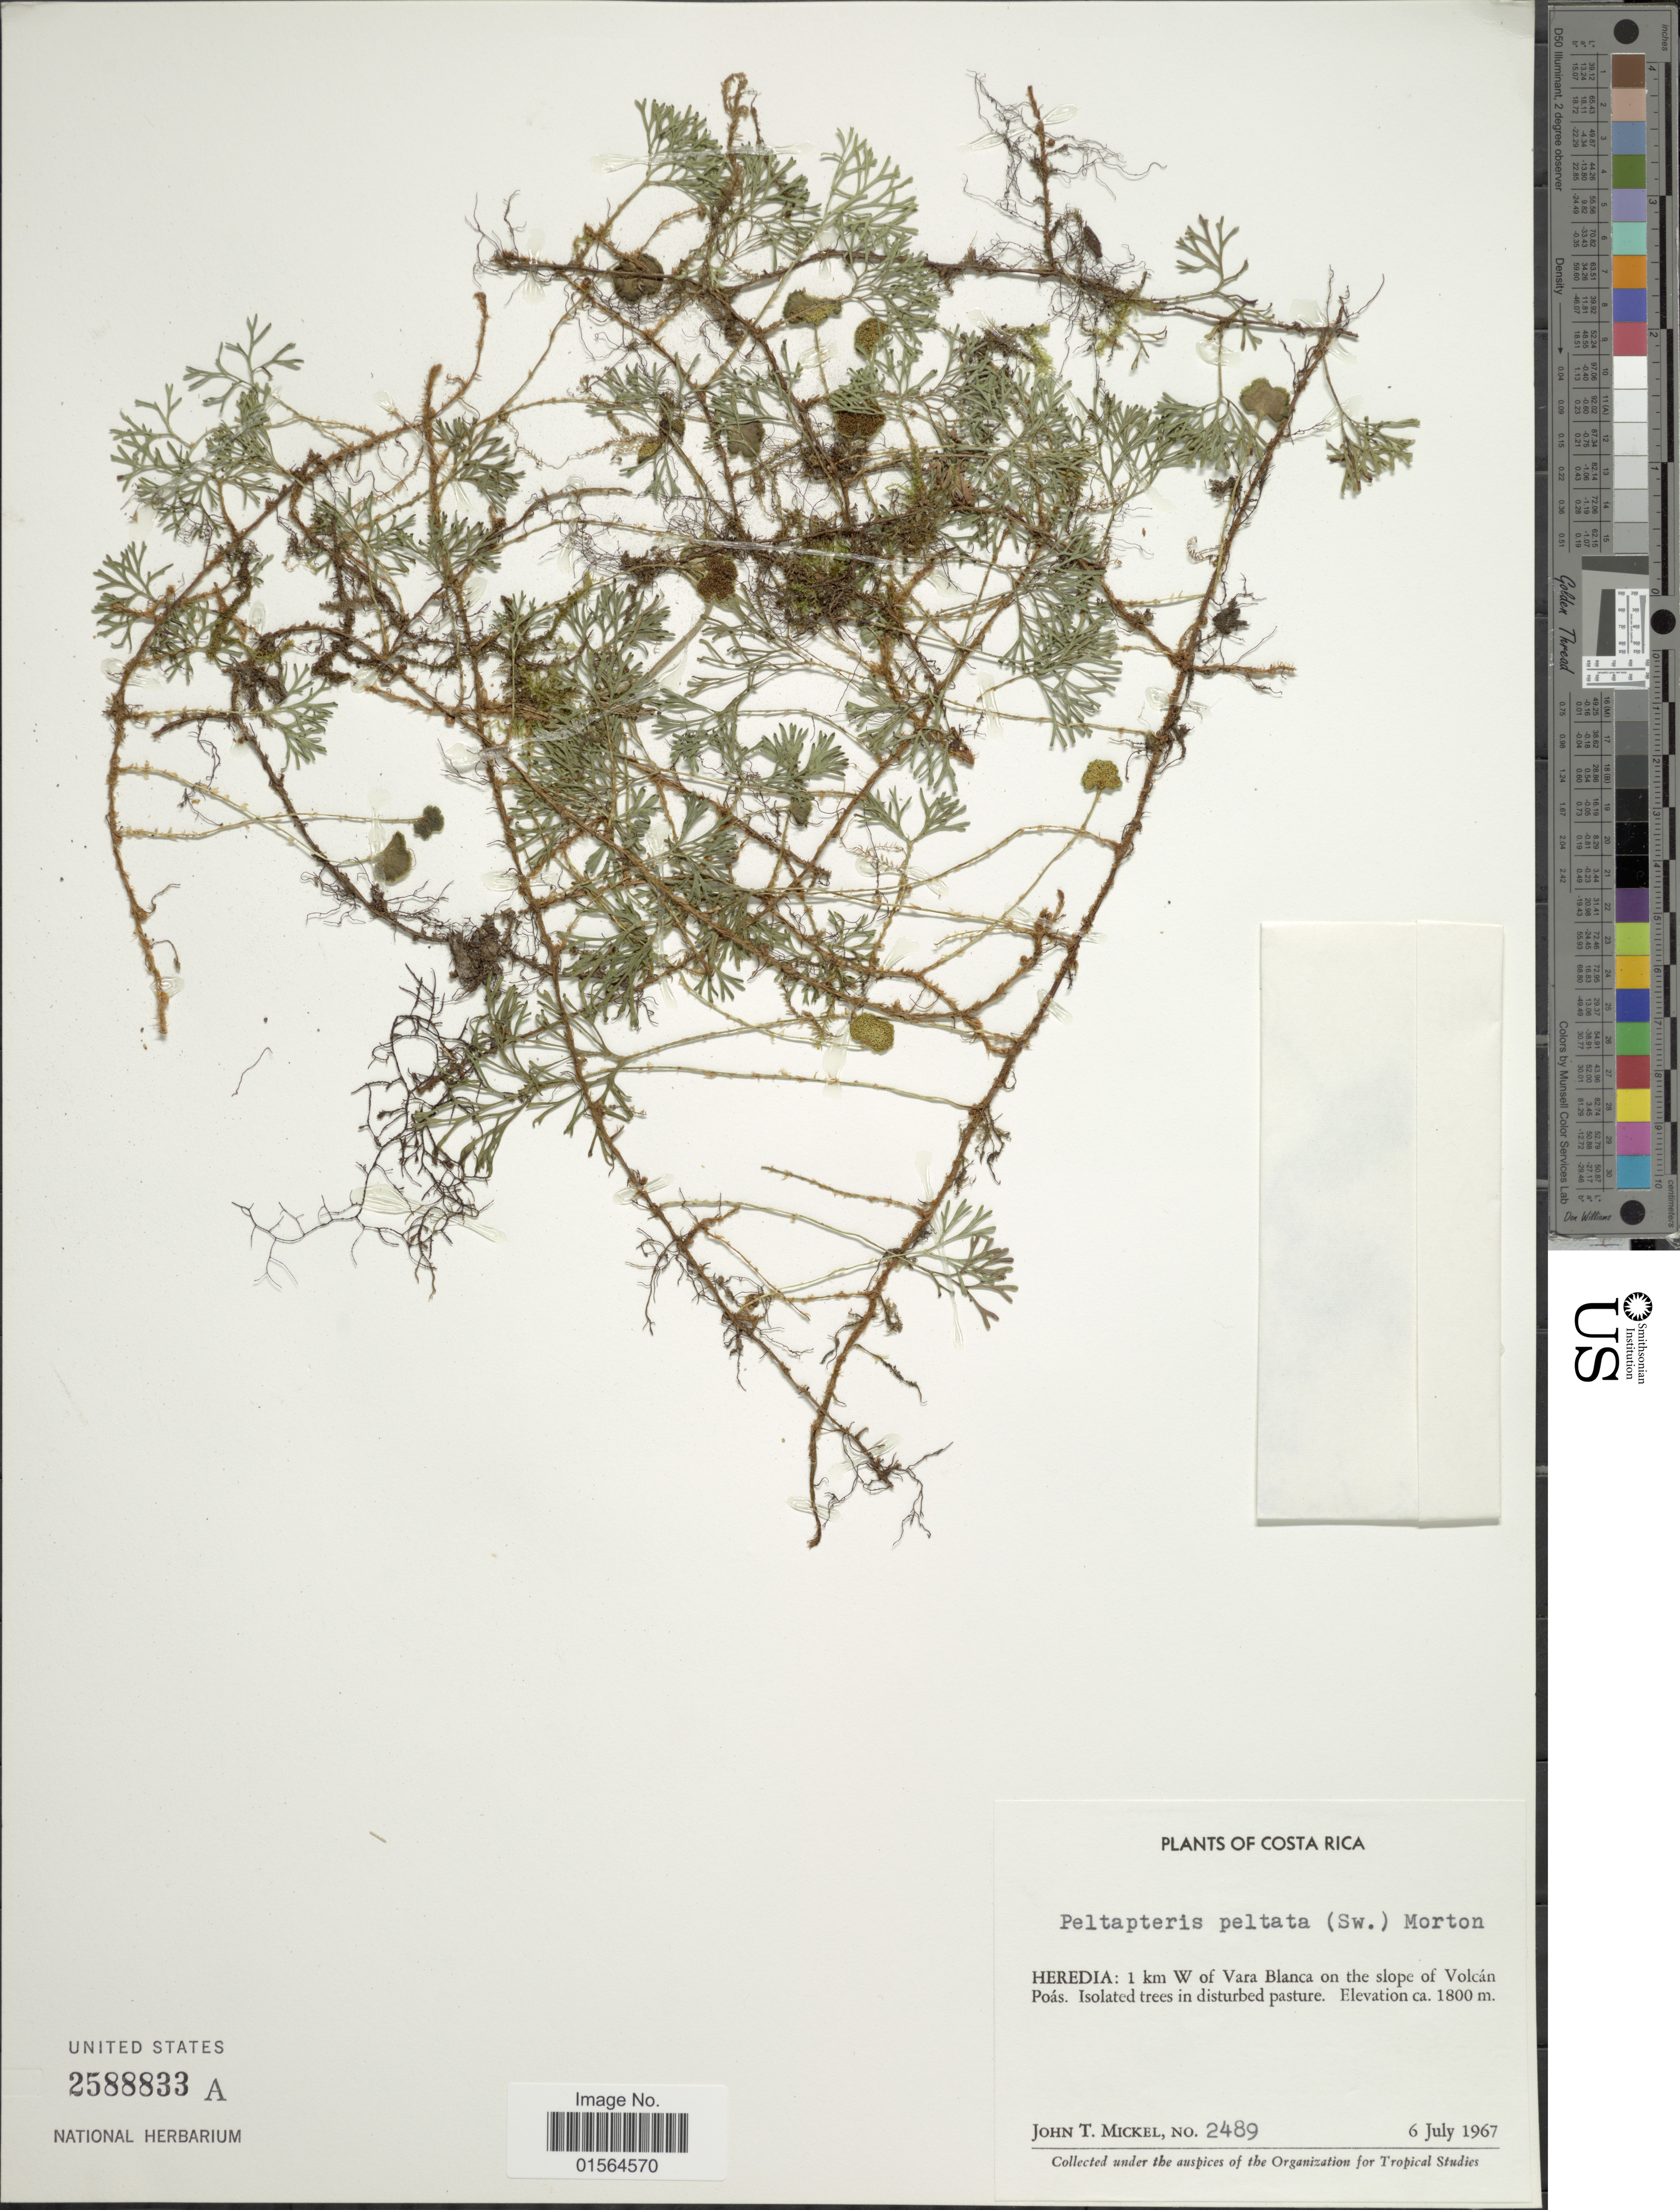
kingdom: Plantae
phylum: Tracheophyta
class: Polypodiopsida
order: Polypodiales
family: Dryopteridaceae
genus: Elaphoglossum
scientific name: Elaphoglossum peltatum f. foeniculaceum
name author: (Hook. & Grev.) Mickel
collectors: J. T. Mickel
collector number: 2489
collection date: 1967-07-06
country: Costa Rica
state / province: Heredia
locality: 1 km W of Vara Blanca on the slope of Volcan Poas. Isolated trees in disturbed pasture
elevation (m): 1800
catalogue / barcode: US 2588833A